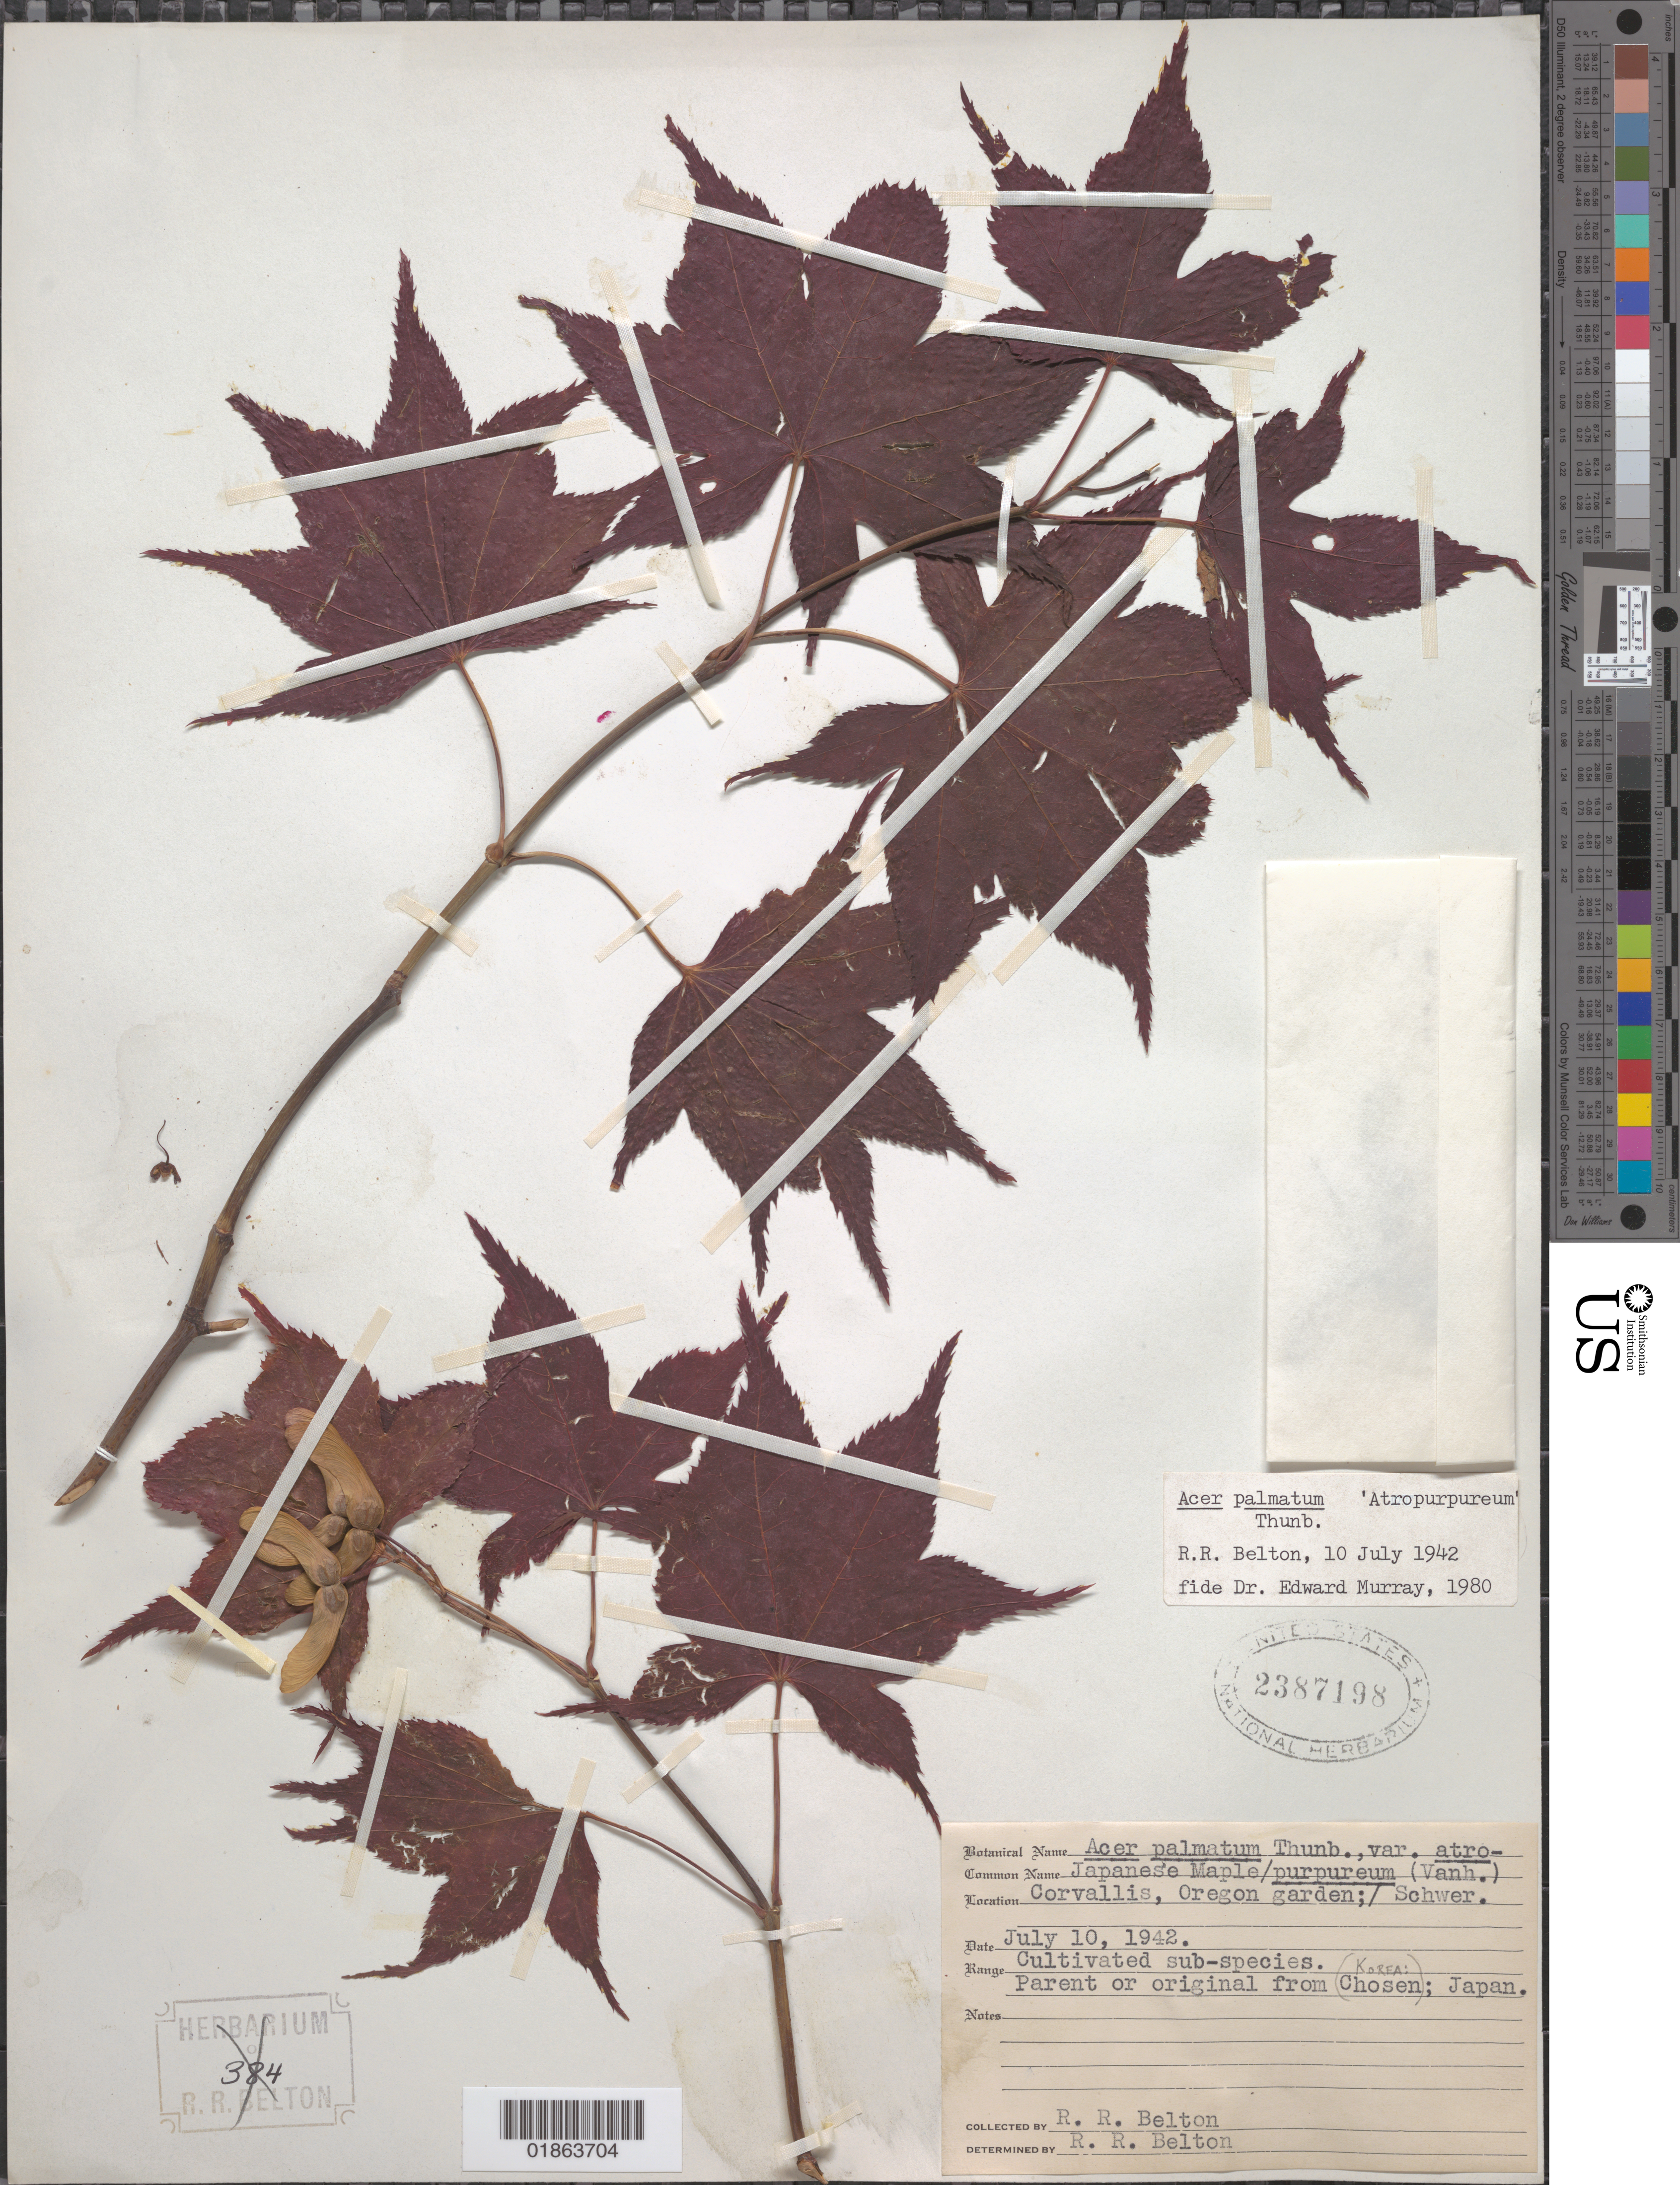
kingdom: Plantae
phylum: Tracheophyta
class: Magnoliopsida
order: Sapindales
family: Sapindaceae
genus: Acer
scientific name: Acer palmatum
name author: Thunb.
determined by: Murray, Edward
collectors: R. Belton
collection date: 1942-07-10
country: United States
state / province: Oregon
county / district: Benton County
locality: Corvallis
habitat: Cultivated; garden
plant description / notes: From label: "Cultivated sub-species. Parent or original from Korea: Chosen; Japan"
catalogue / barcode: US 2387198